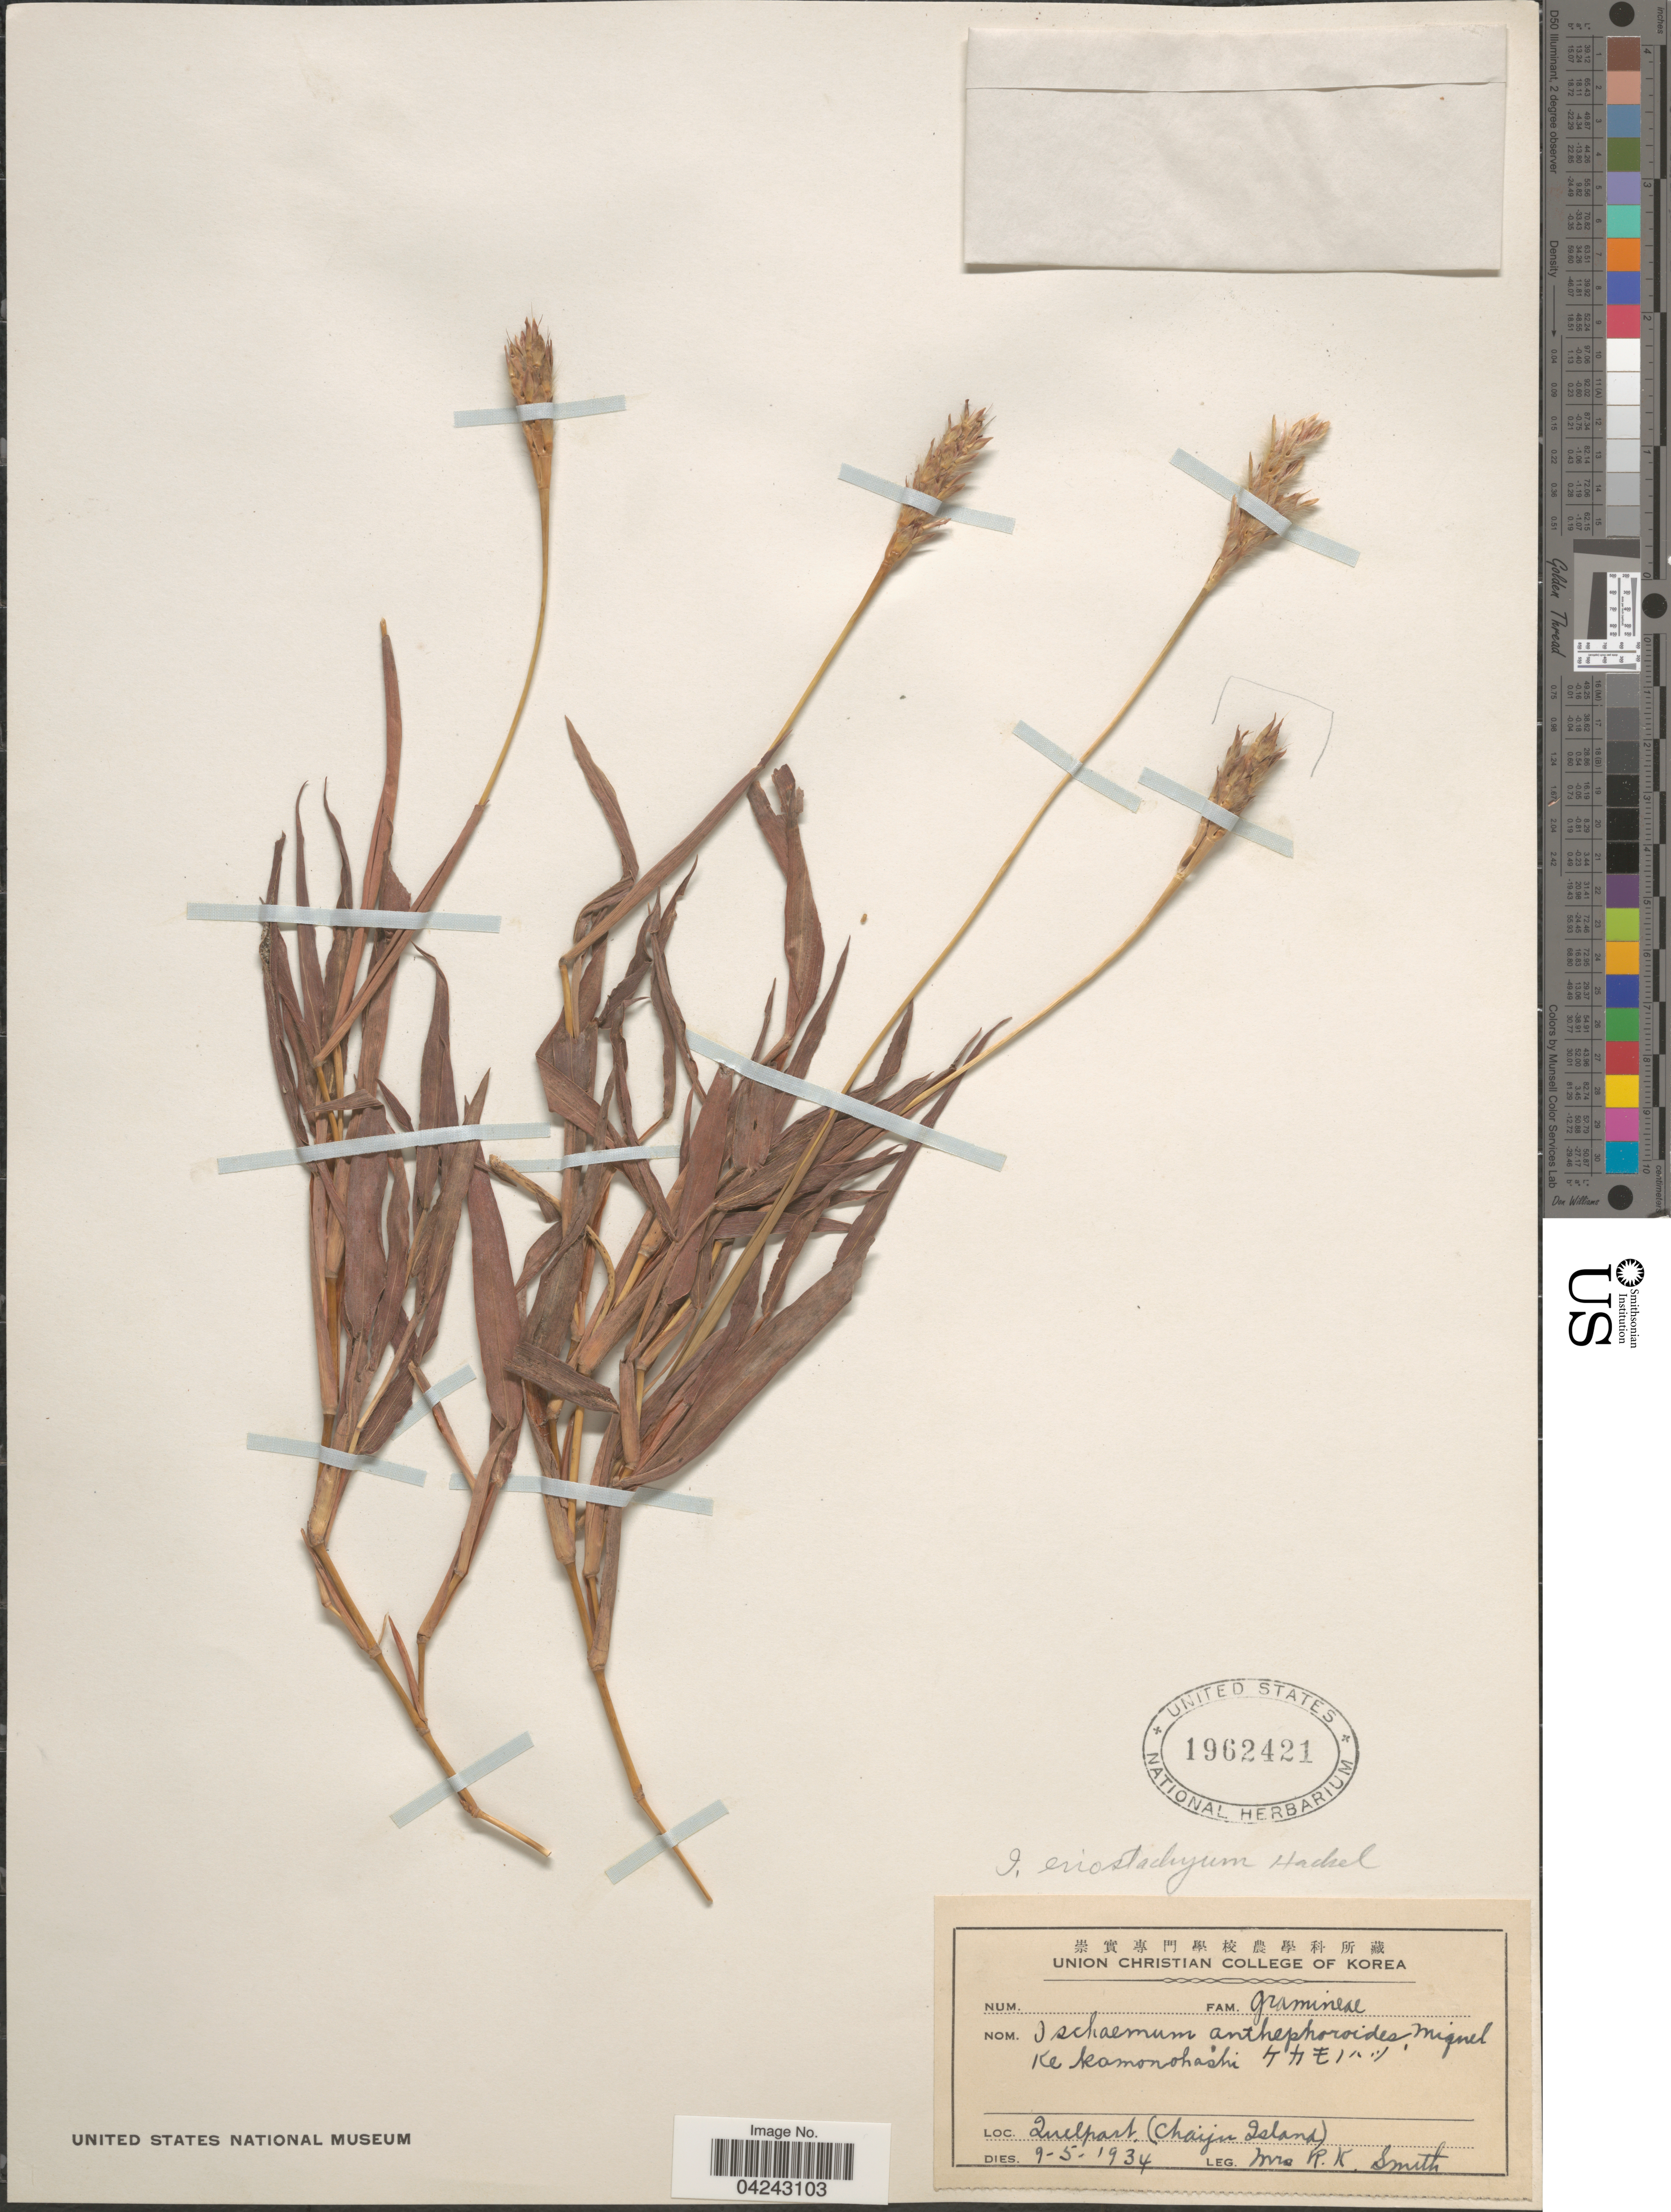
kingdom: Plantae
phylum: Tracheophyta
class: Liliopsida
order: Poales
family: Poaceae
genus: Ischaemum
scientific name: Ischaemum anthephoroides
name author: (Steud.) Miq.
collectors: Mrs. R. K. Smith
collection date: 1934-05-09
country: South Korea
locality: Quelpart. (Chaiju Island).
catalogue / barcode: US 1962421